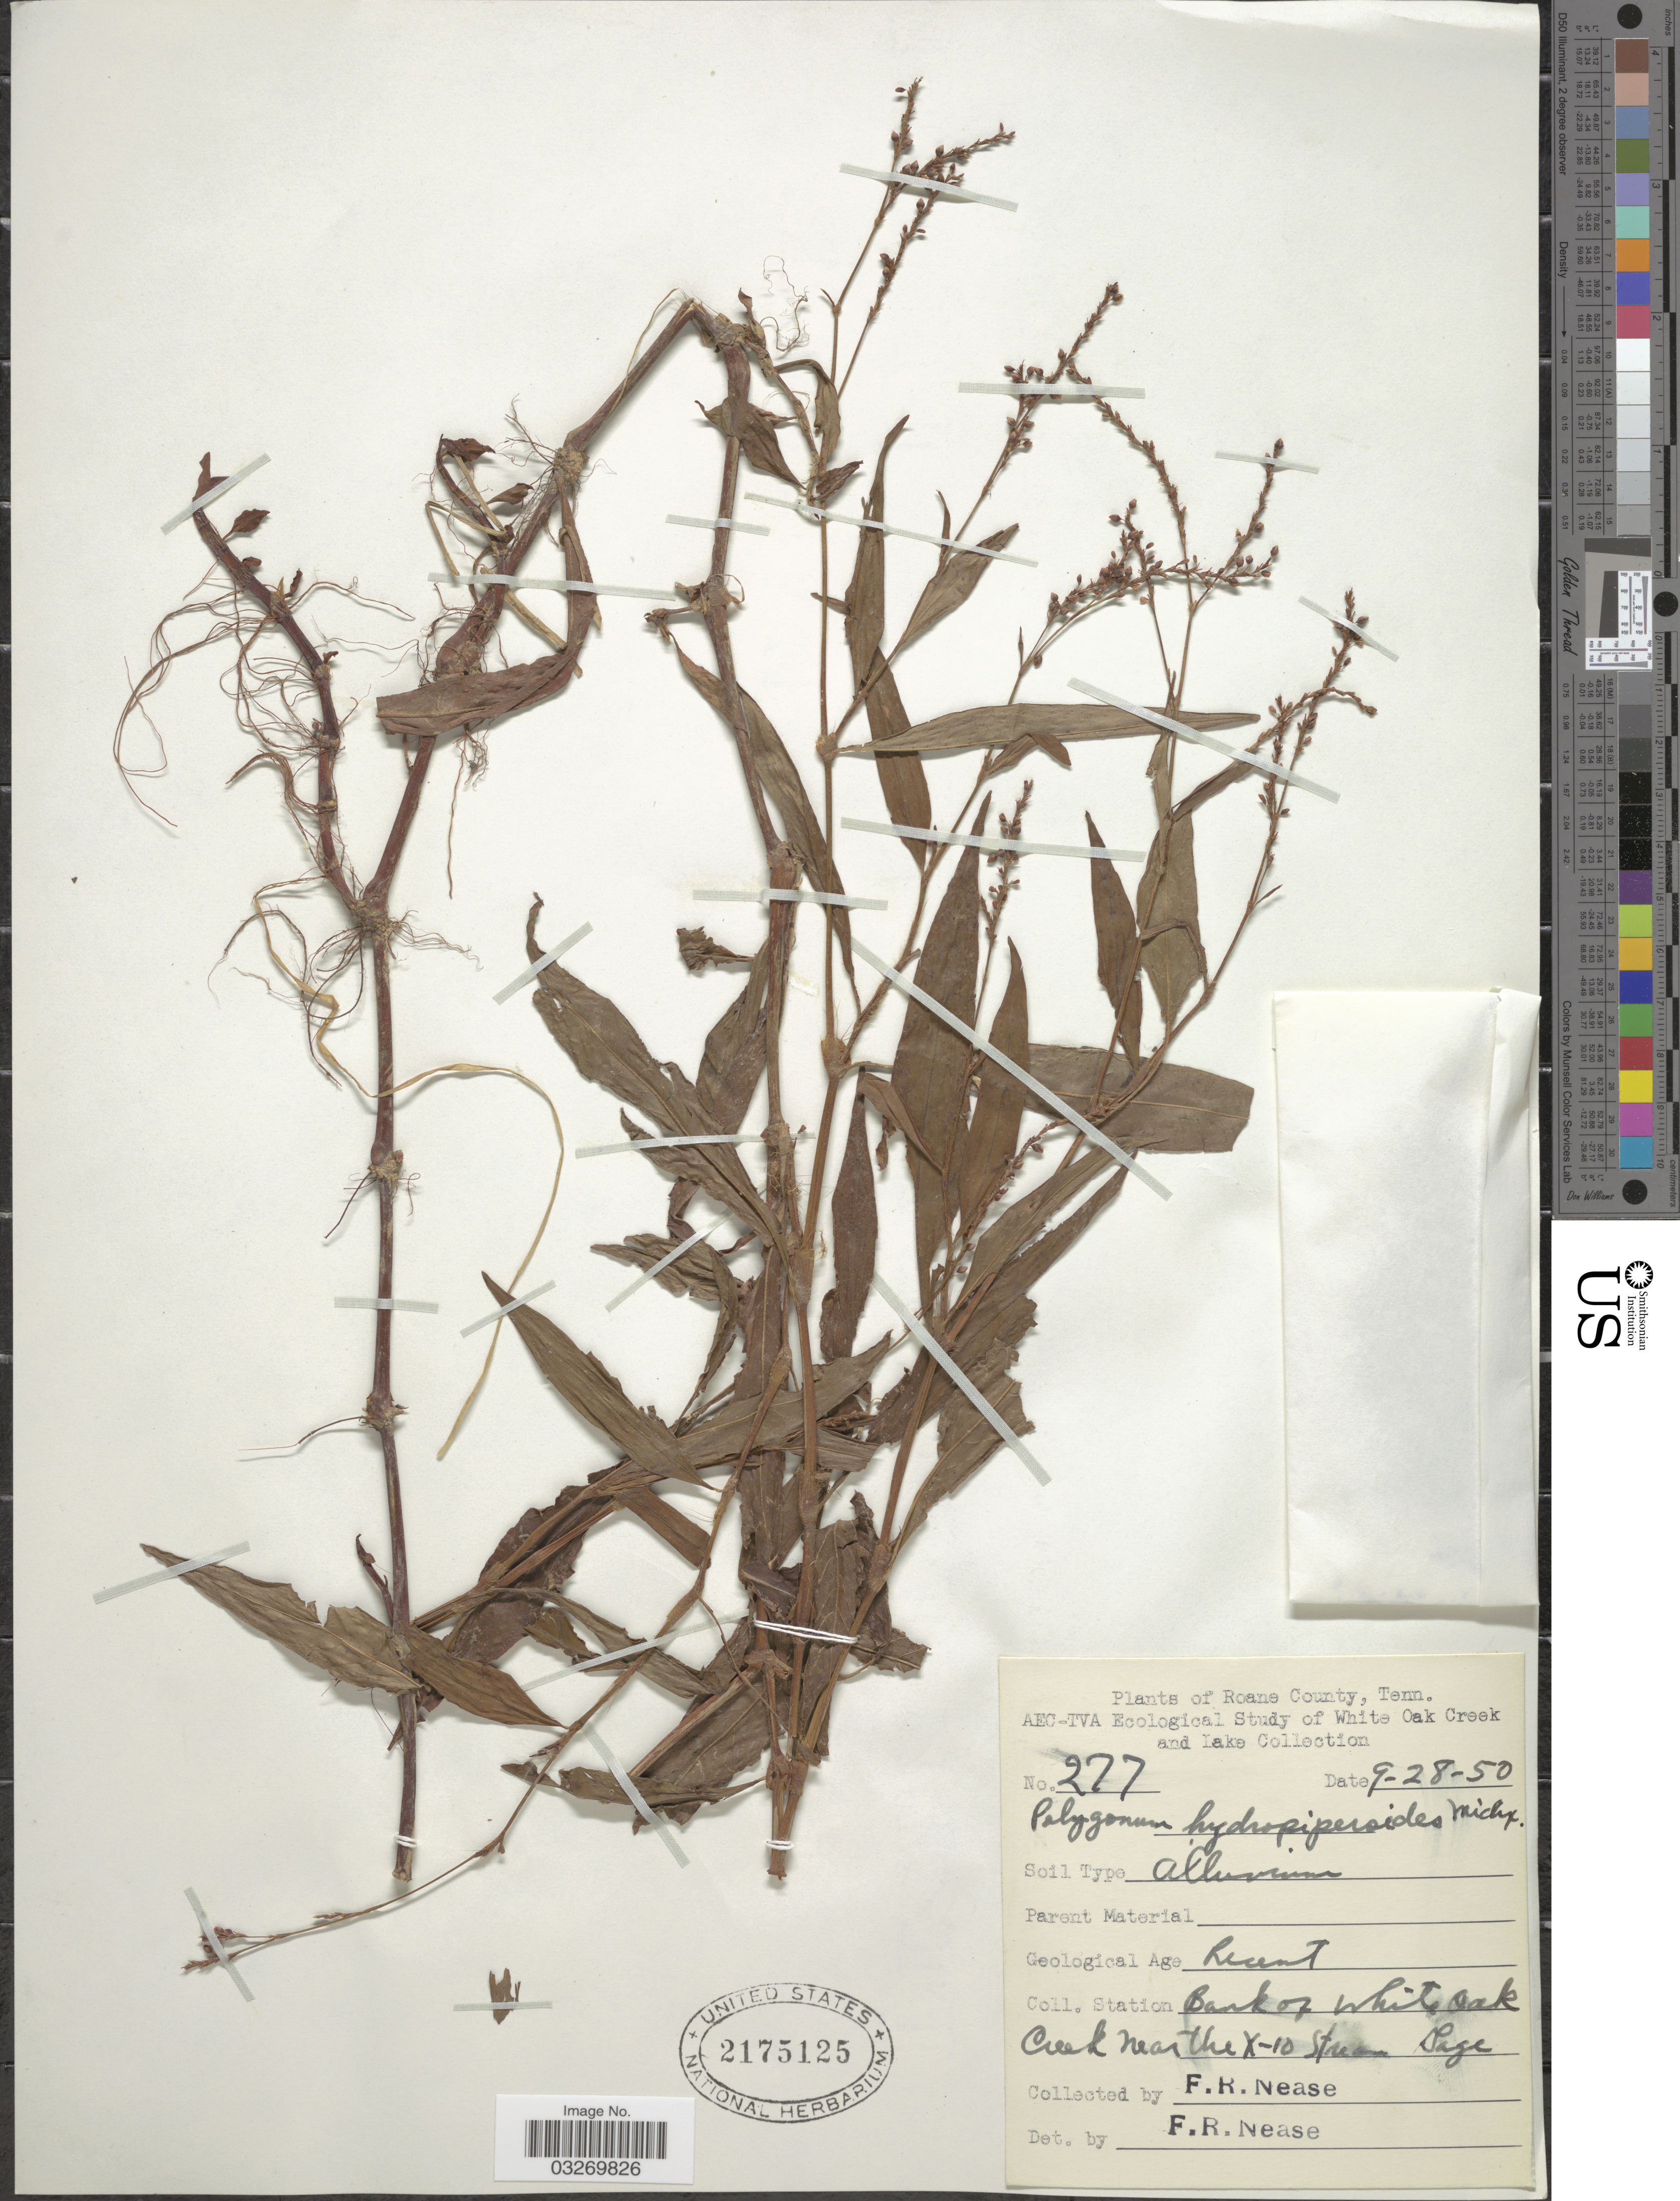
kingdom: Plantae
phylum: Tracheophyta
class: Magnoliopsida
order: Caryophyllales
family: Polygonaceae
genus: Persicaria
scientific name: Persicaria setacea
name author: Small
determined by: Atha, D. E.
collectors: F. Nease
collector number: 277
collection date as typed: Transcribed d/m/y: 28/9/50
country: United States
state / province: Tennessee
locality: Roane County, Tenn. AEC-TVA Ecological Study of White Oak Creek and Lake Collection. Coll. Station Bank of White Oak Creek near the X-10 Stream Gage.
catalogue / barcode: US 2175125